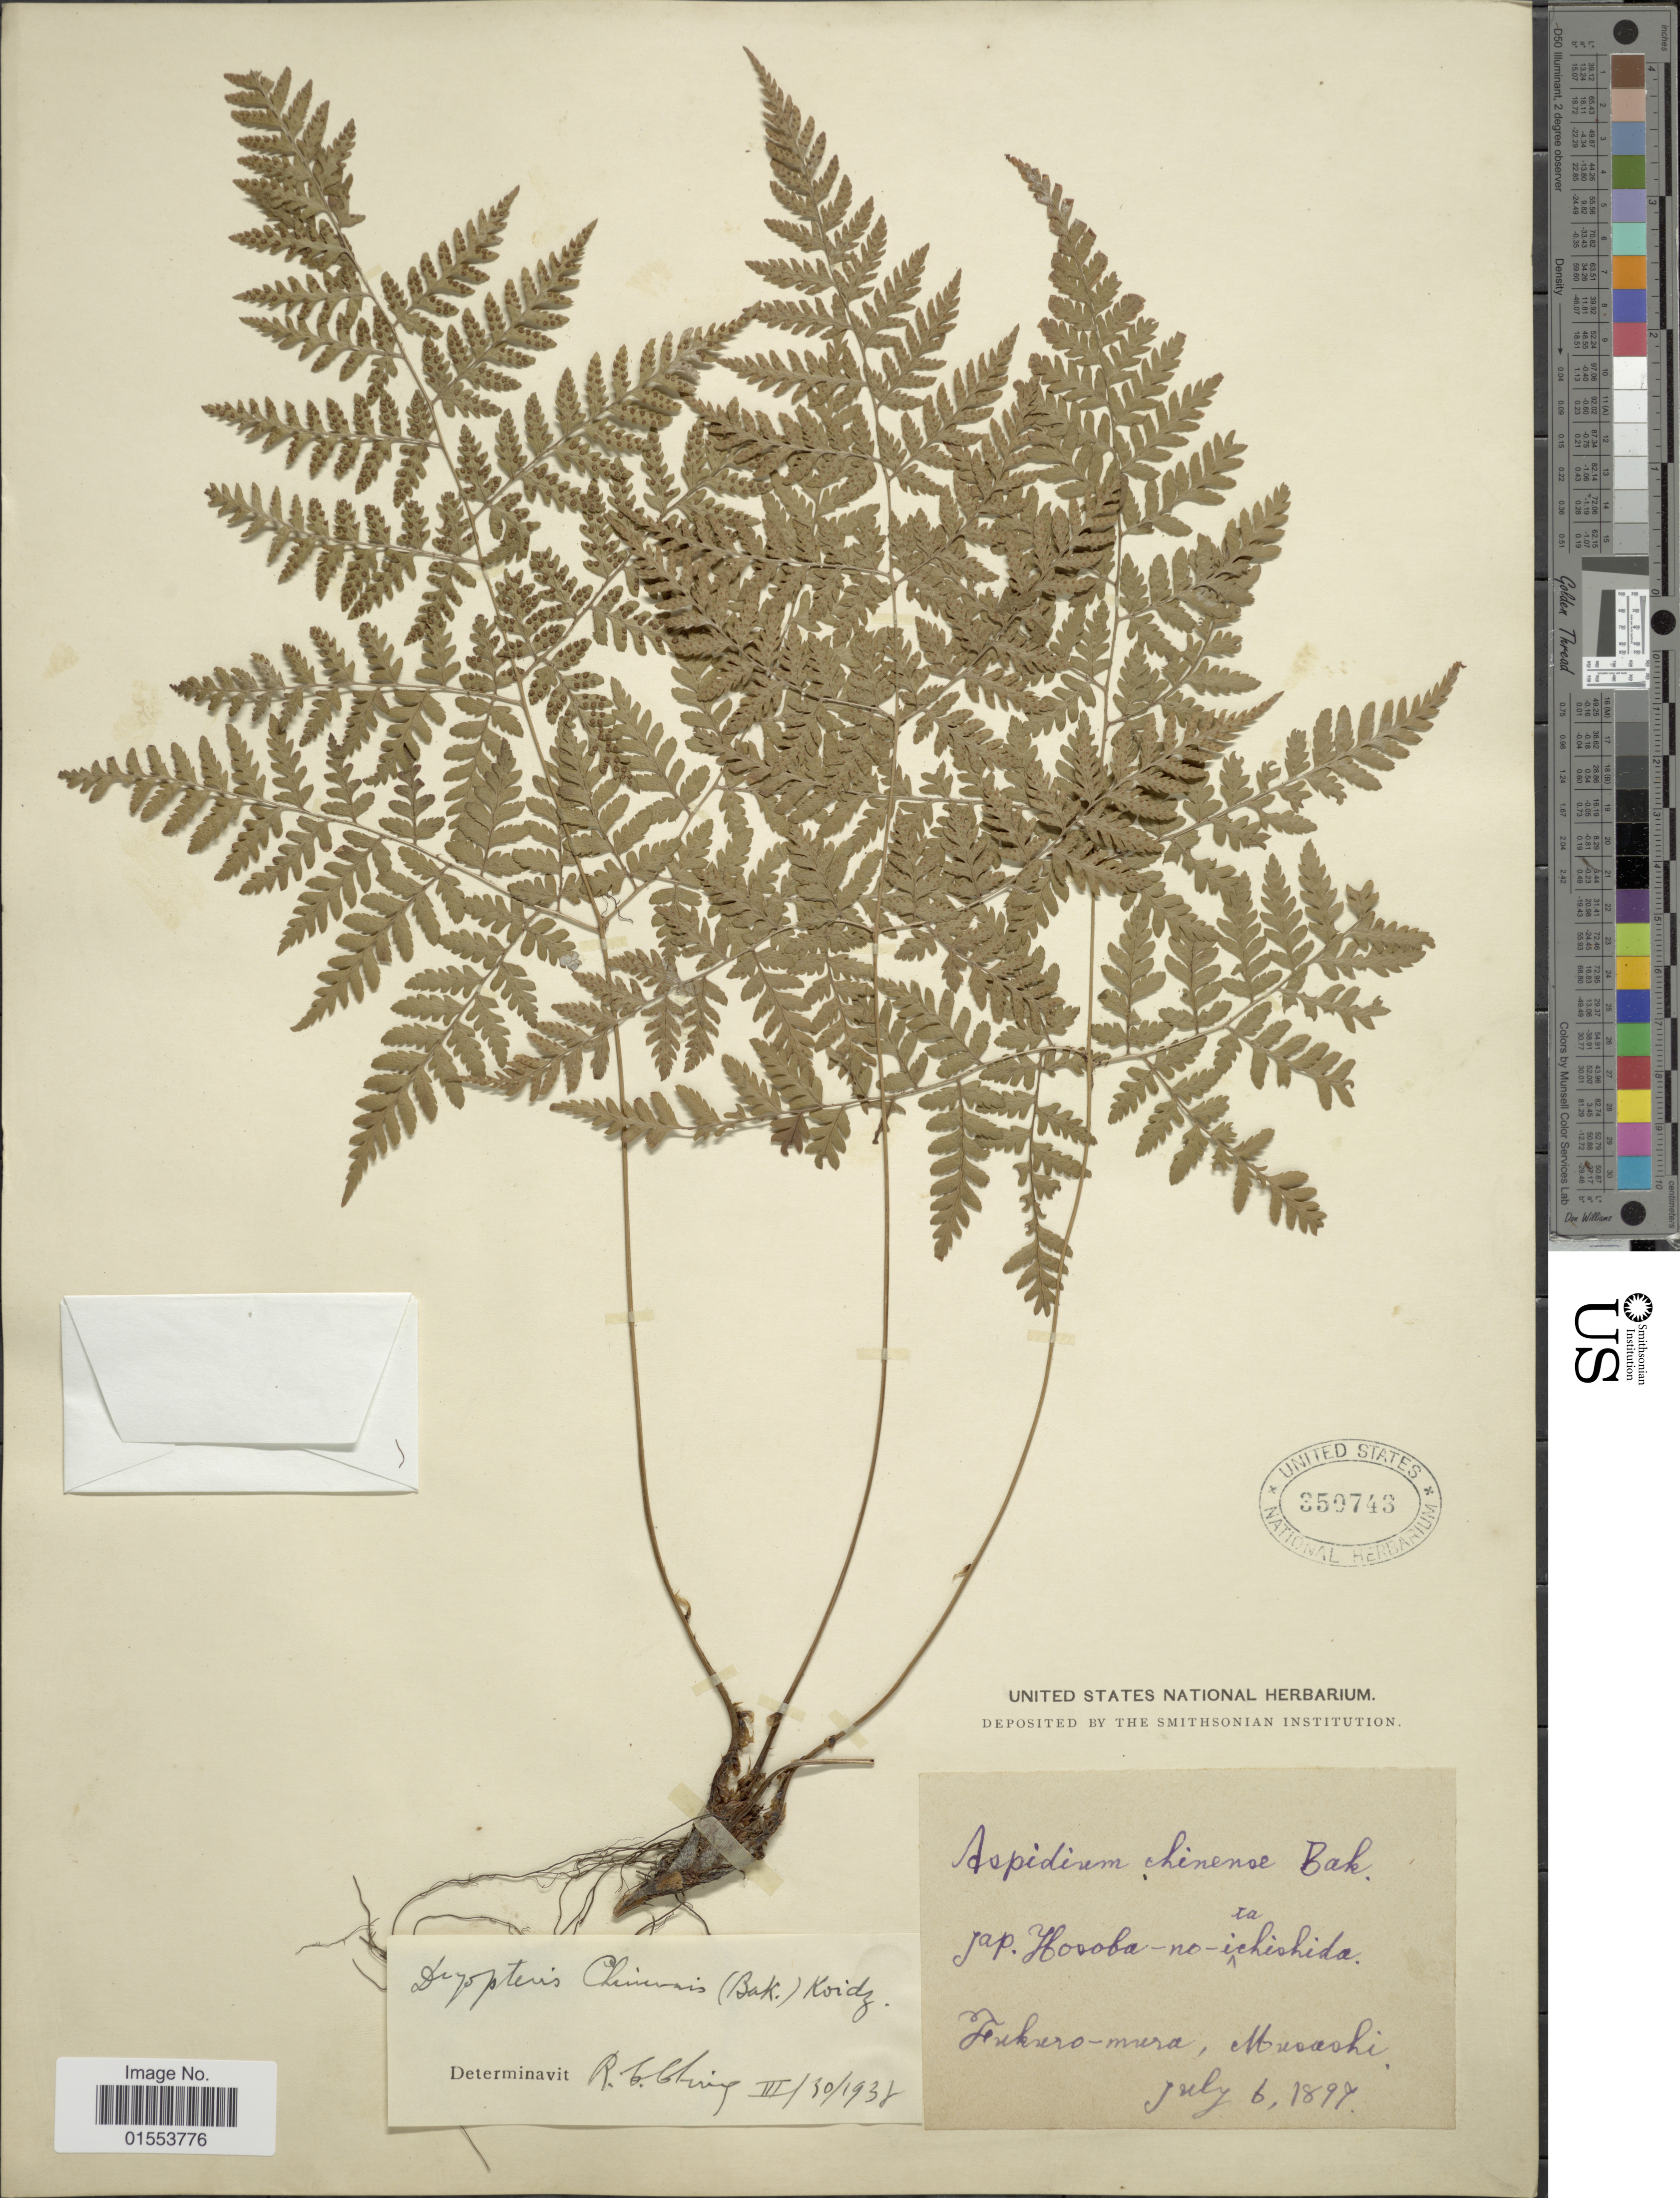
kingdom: Plantae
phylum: Tracheophyta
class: Polypodiopsida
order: Polypodiales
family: Dryopteridaceae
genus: Dryopteris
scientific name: Dryopteris chinensis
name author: (Baker) Koidz.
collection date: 1897-07-06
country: Japan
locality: Fukuro-mura, Musashi.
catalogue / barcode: US 350743